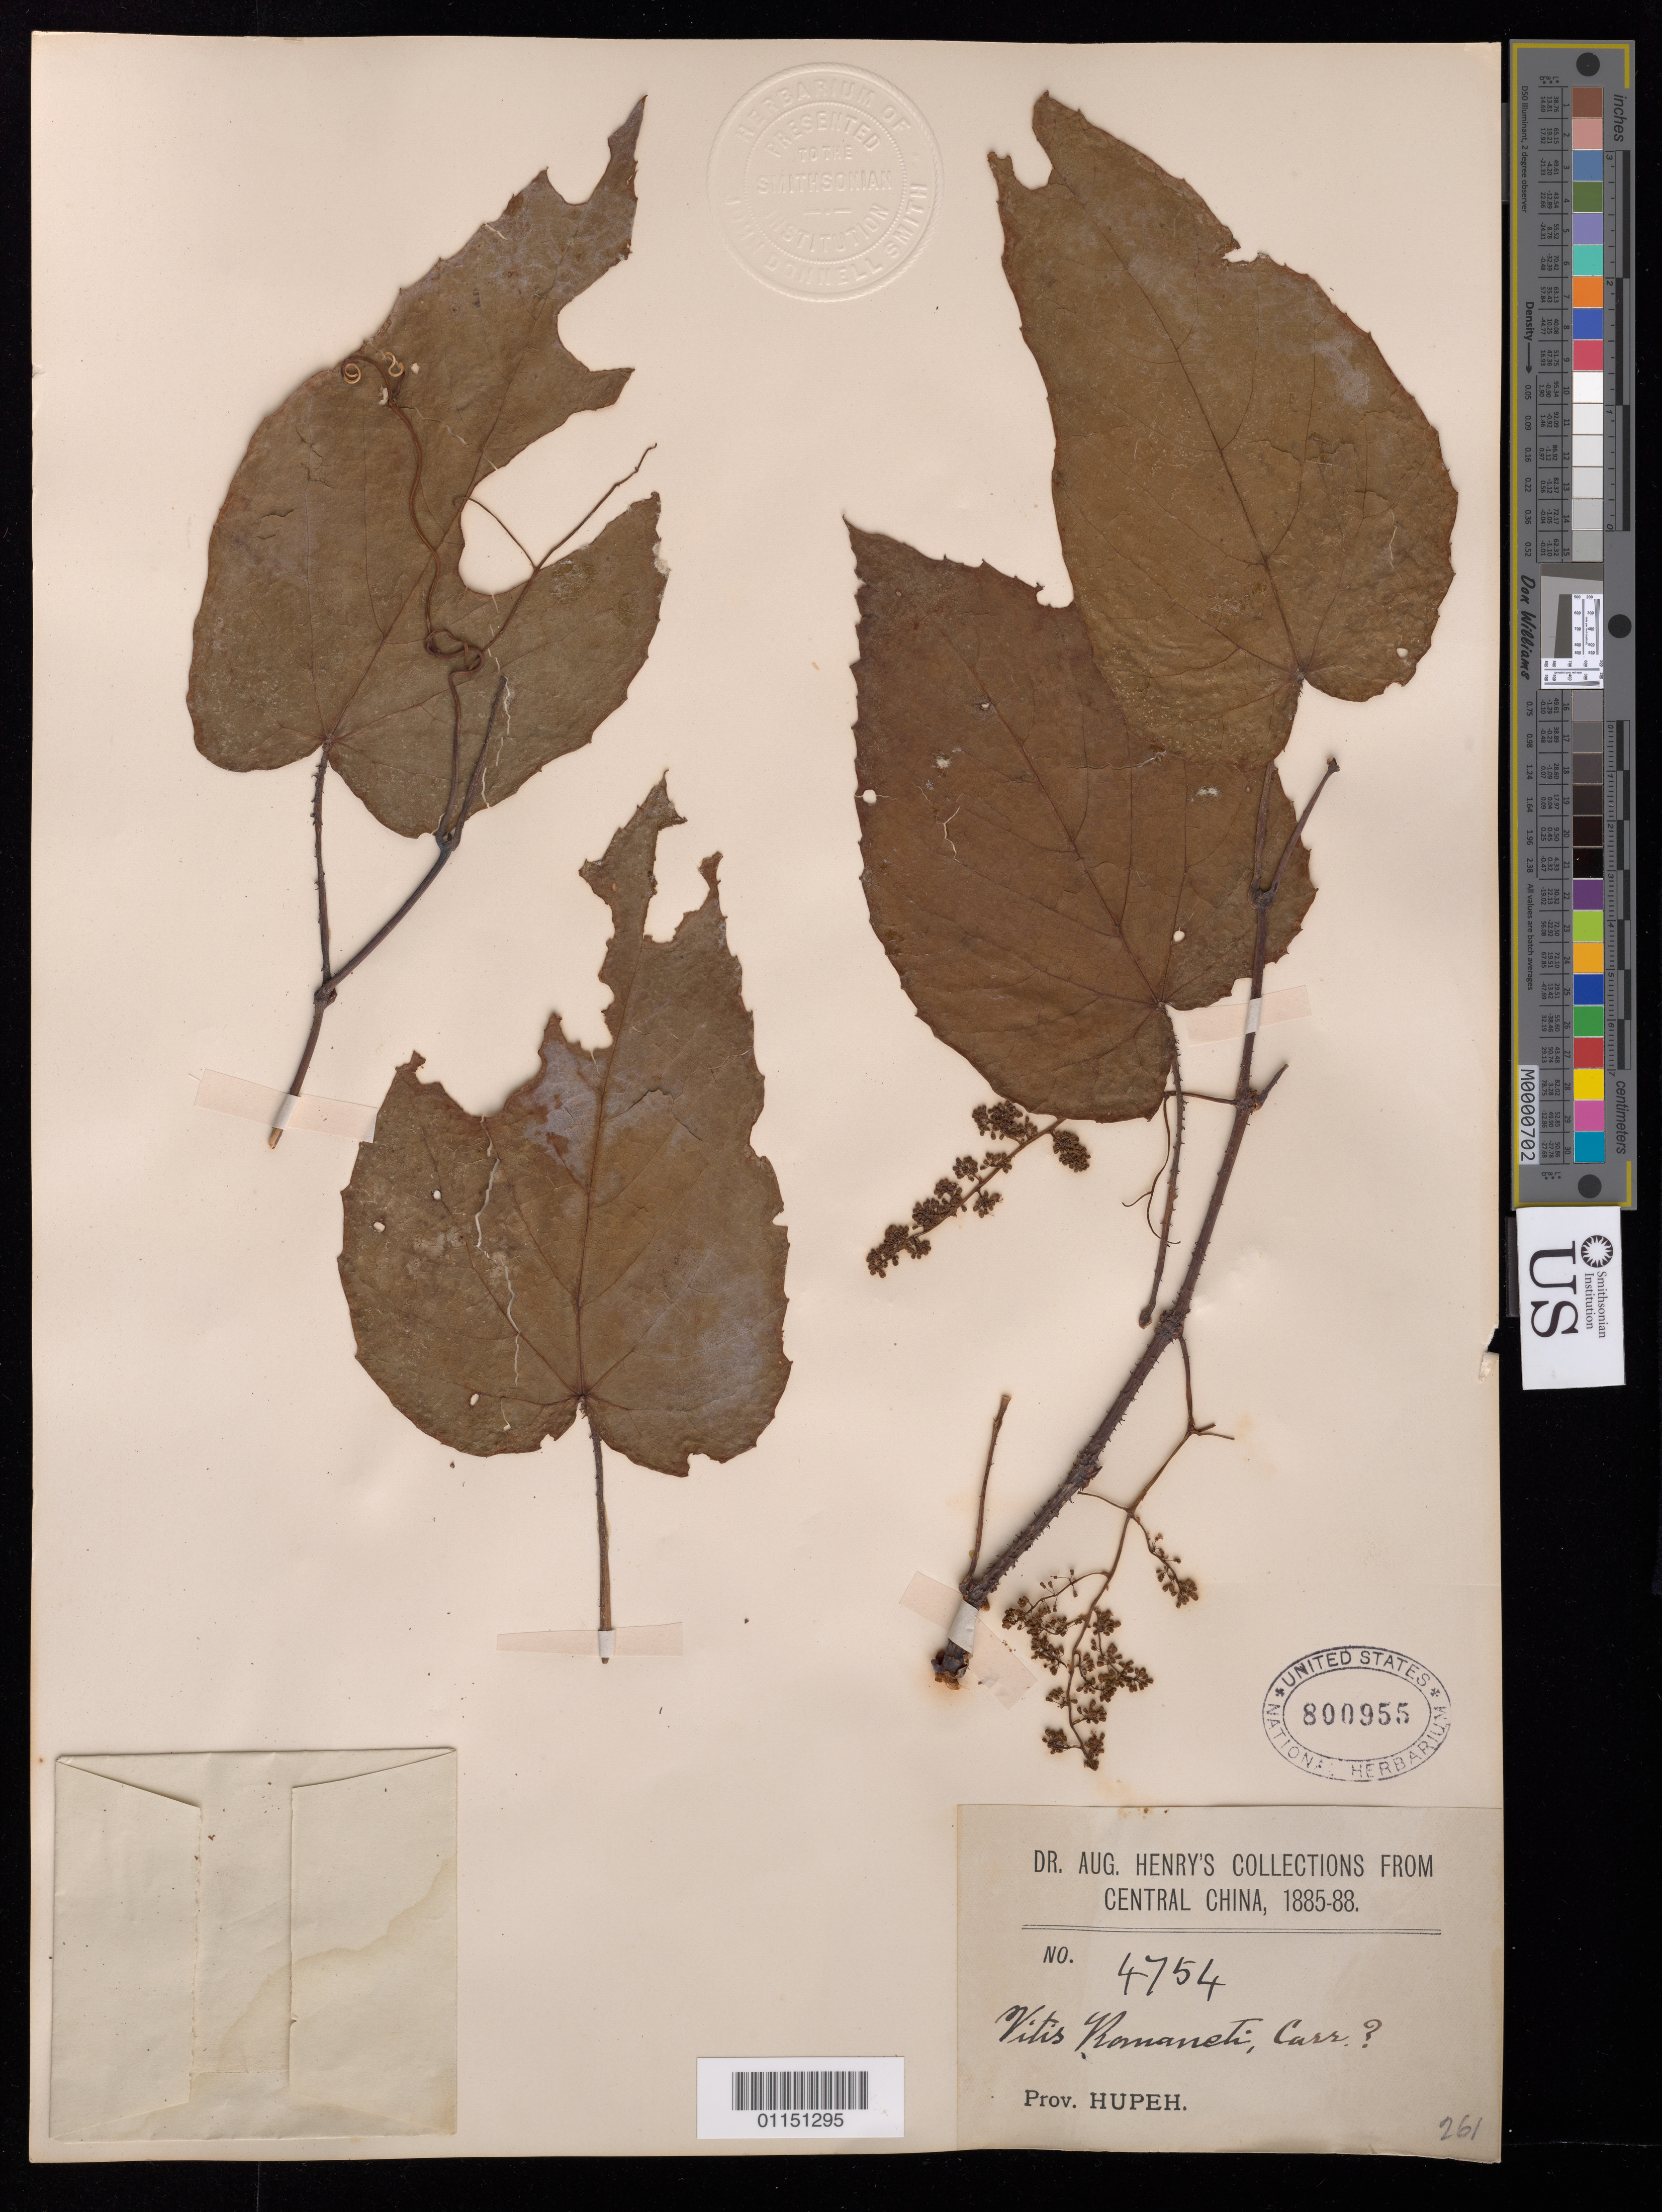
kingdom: Plantae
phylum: Tracheophyta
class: Magnoliopsida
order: Vitales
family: Vitaceae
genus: Vitis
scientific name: Vitis romanetii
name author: Rom. Caill.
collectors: A. Henry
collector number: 4754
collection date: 1885/1888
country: China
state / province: Hubei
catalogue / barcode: US 800955